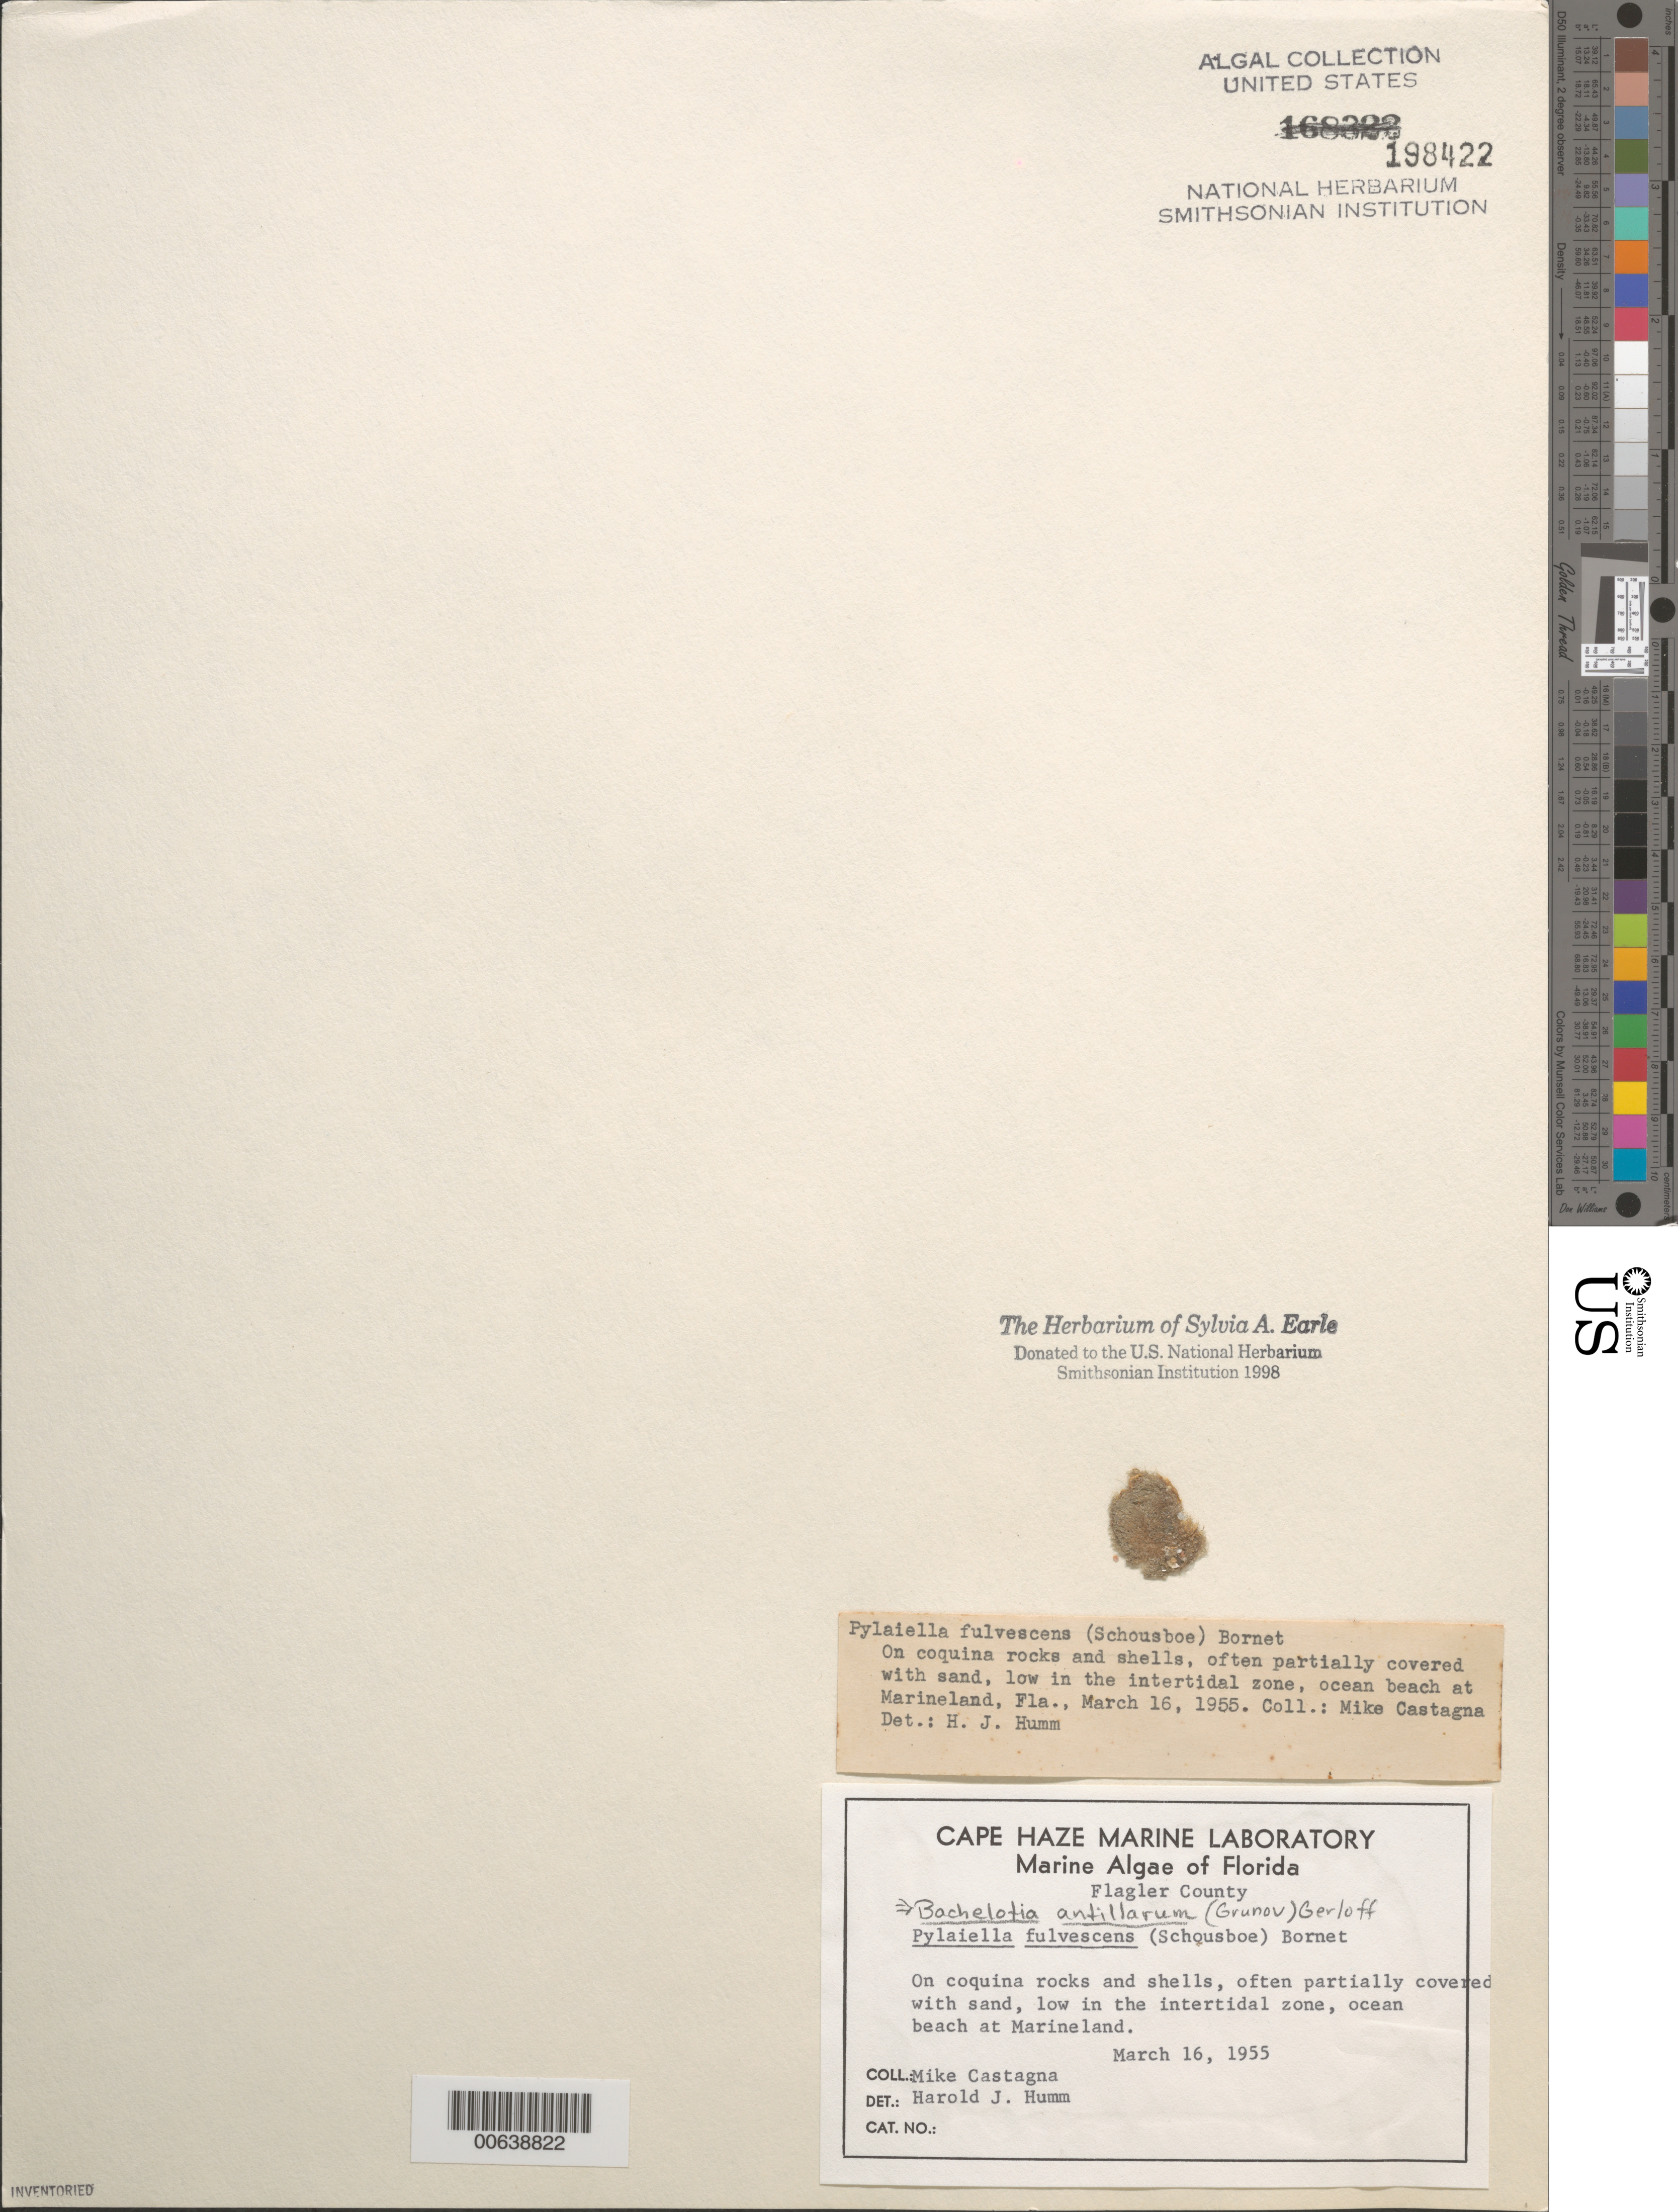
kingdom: Chromista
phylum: Ochrophyta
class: Phaeophyceae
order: Ectocarpales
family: Ectocarpaceae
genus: Bachelotia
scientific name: Bachelotia antillarum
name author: (Grunow) Gerloff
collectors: M. Castagna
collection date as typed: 16 Mar 1955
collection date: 1955-03-16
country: United States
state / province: Florida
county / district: Flagler County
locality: Marineland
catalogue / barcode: US 198422